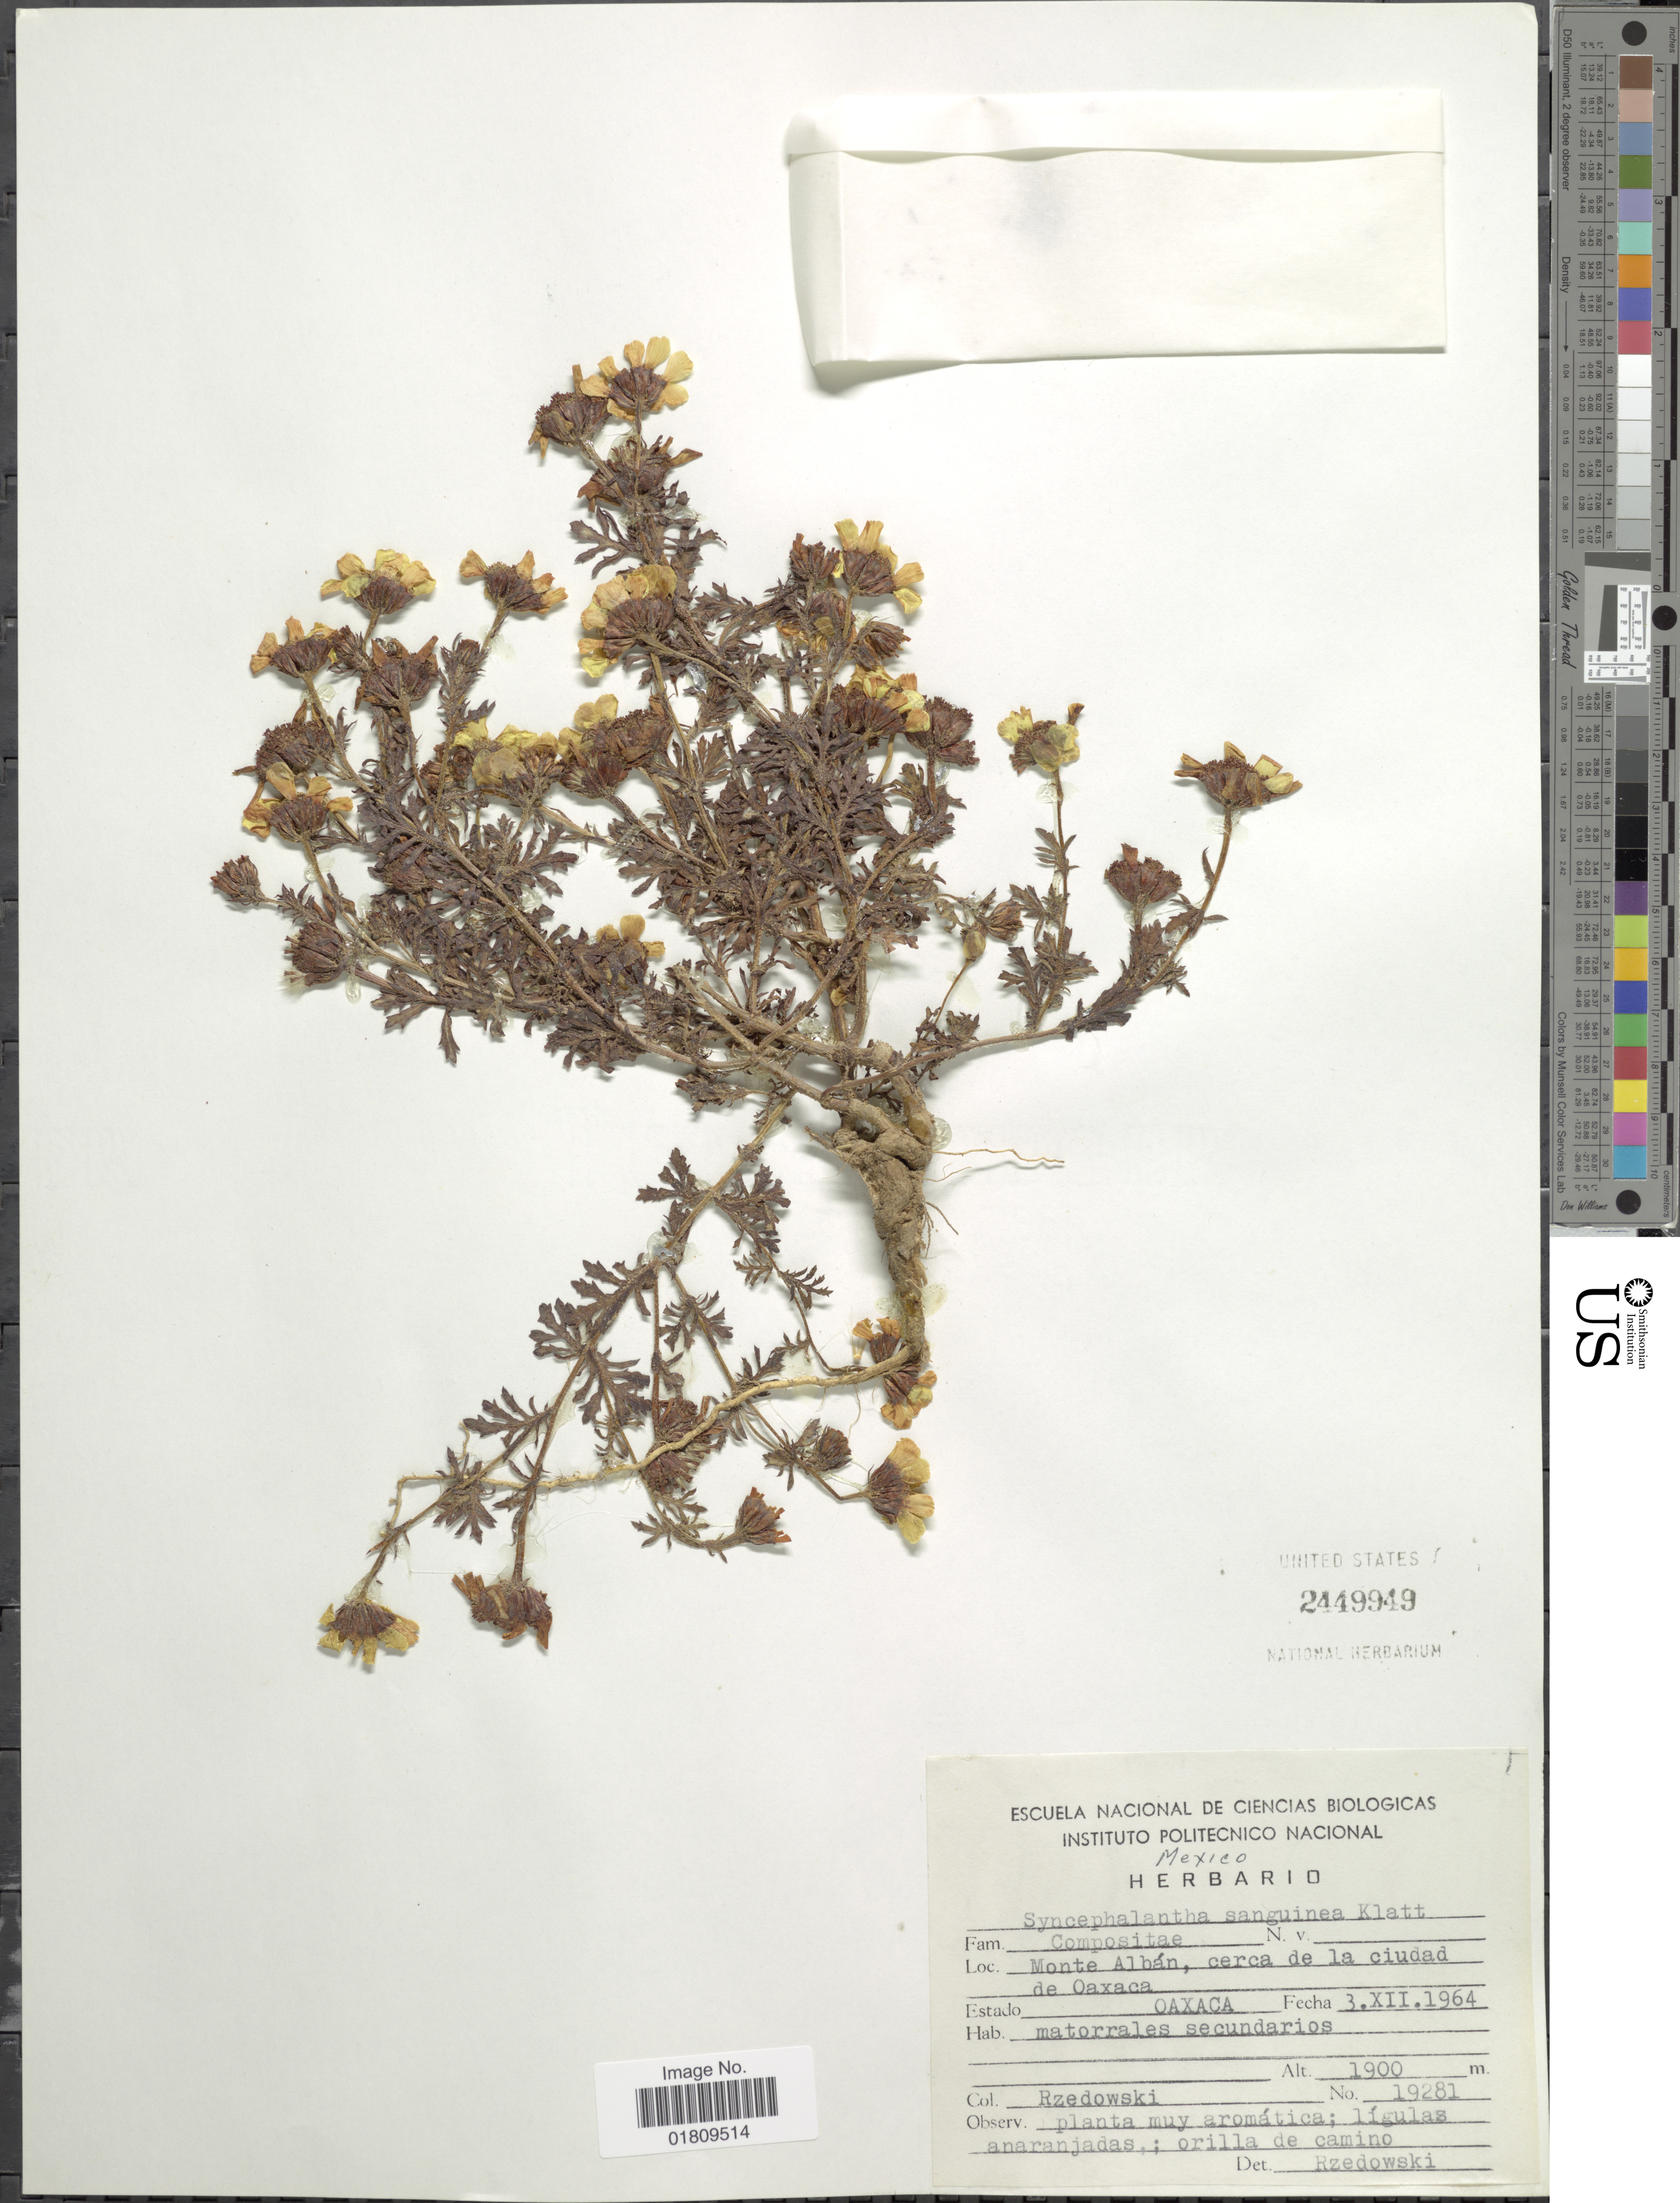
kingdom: Plantae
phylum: Tracheophyta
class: Magnoliopsida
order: Asterales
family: Asteraceae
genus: Dyssodia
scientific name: Dyssodia decipiens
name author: (Bartl.) M.C. Johnst. ex M.C. Johnst. & B.L. Turner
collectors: Rzedowski, --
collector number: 19281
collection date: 1964-12-03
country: Mexico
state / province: Oaxaca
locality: Monte Albán, cerca de la ciudad de Oaxaca, matorrales secundarios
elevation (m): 1900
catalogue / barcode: US 2449949